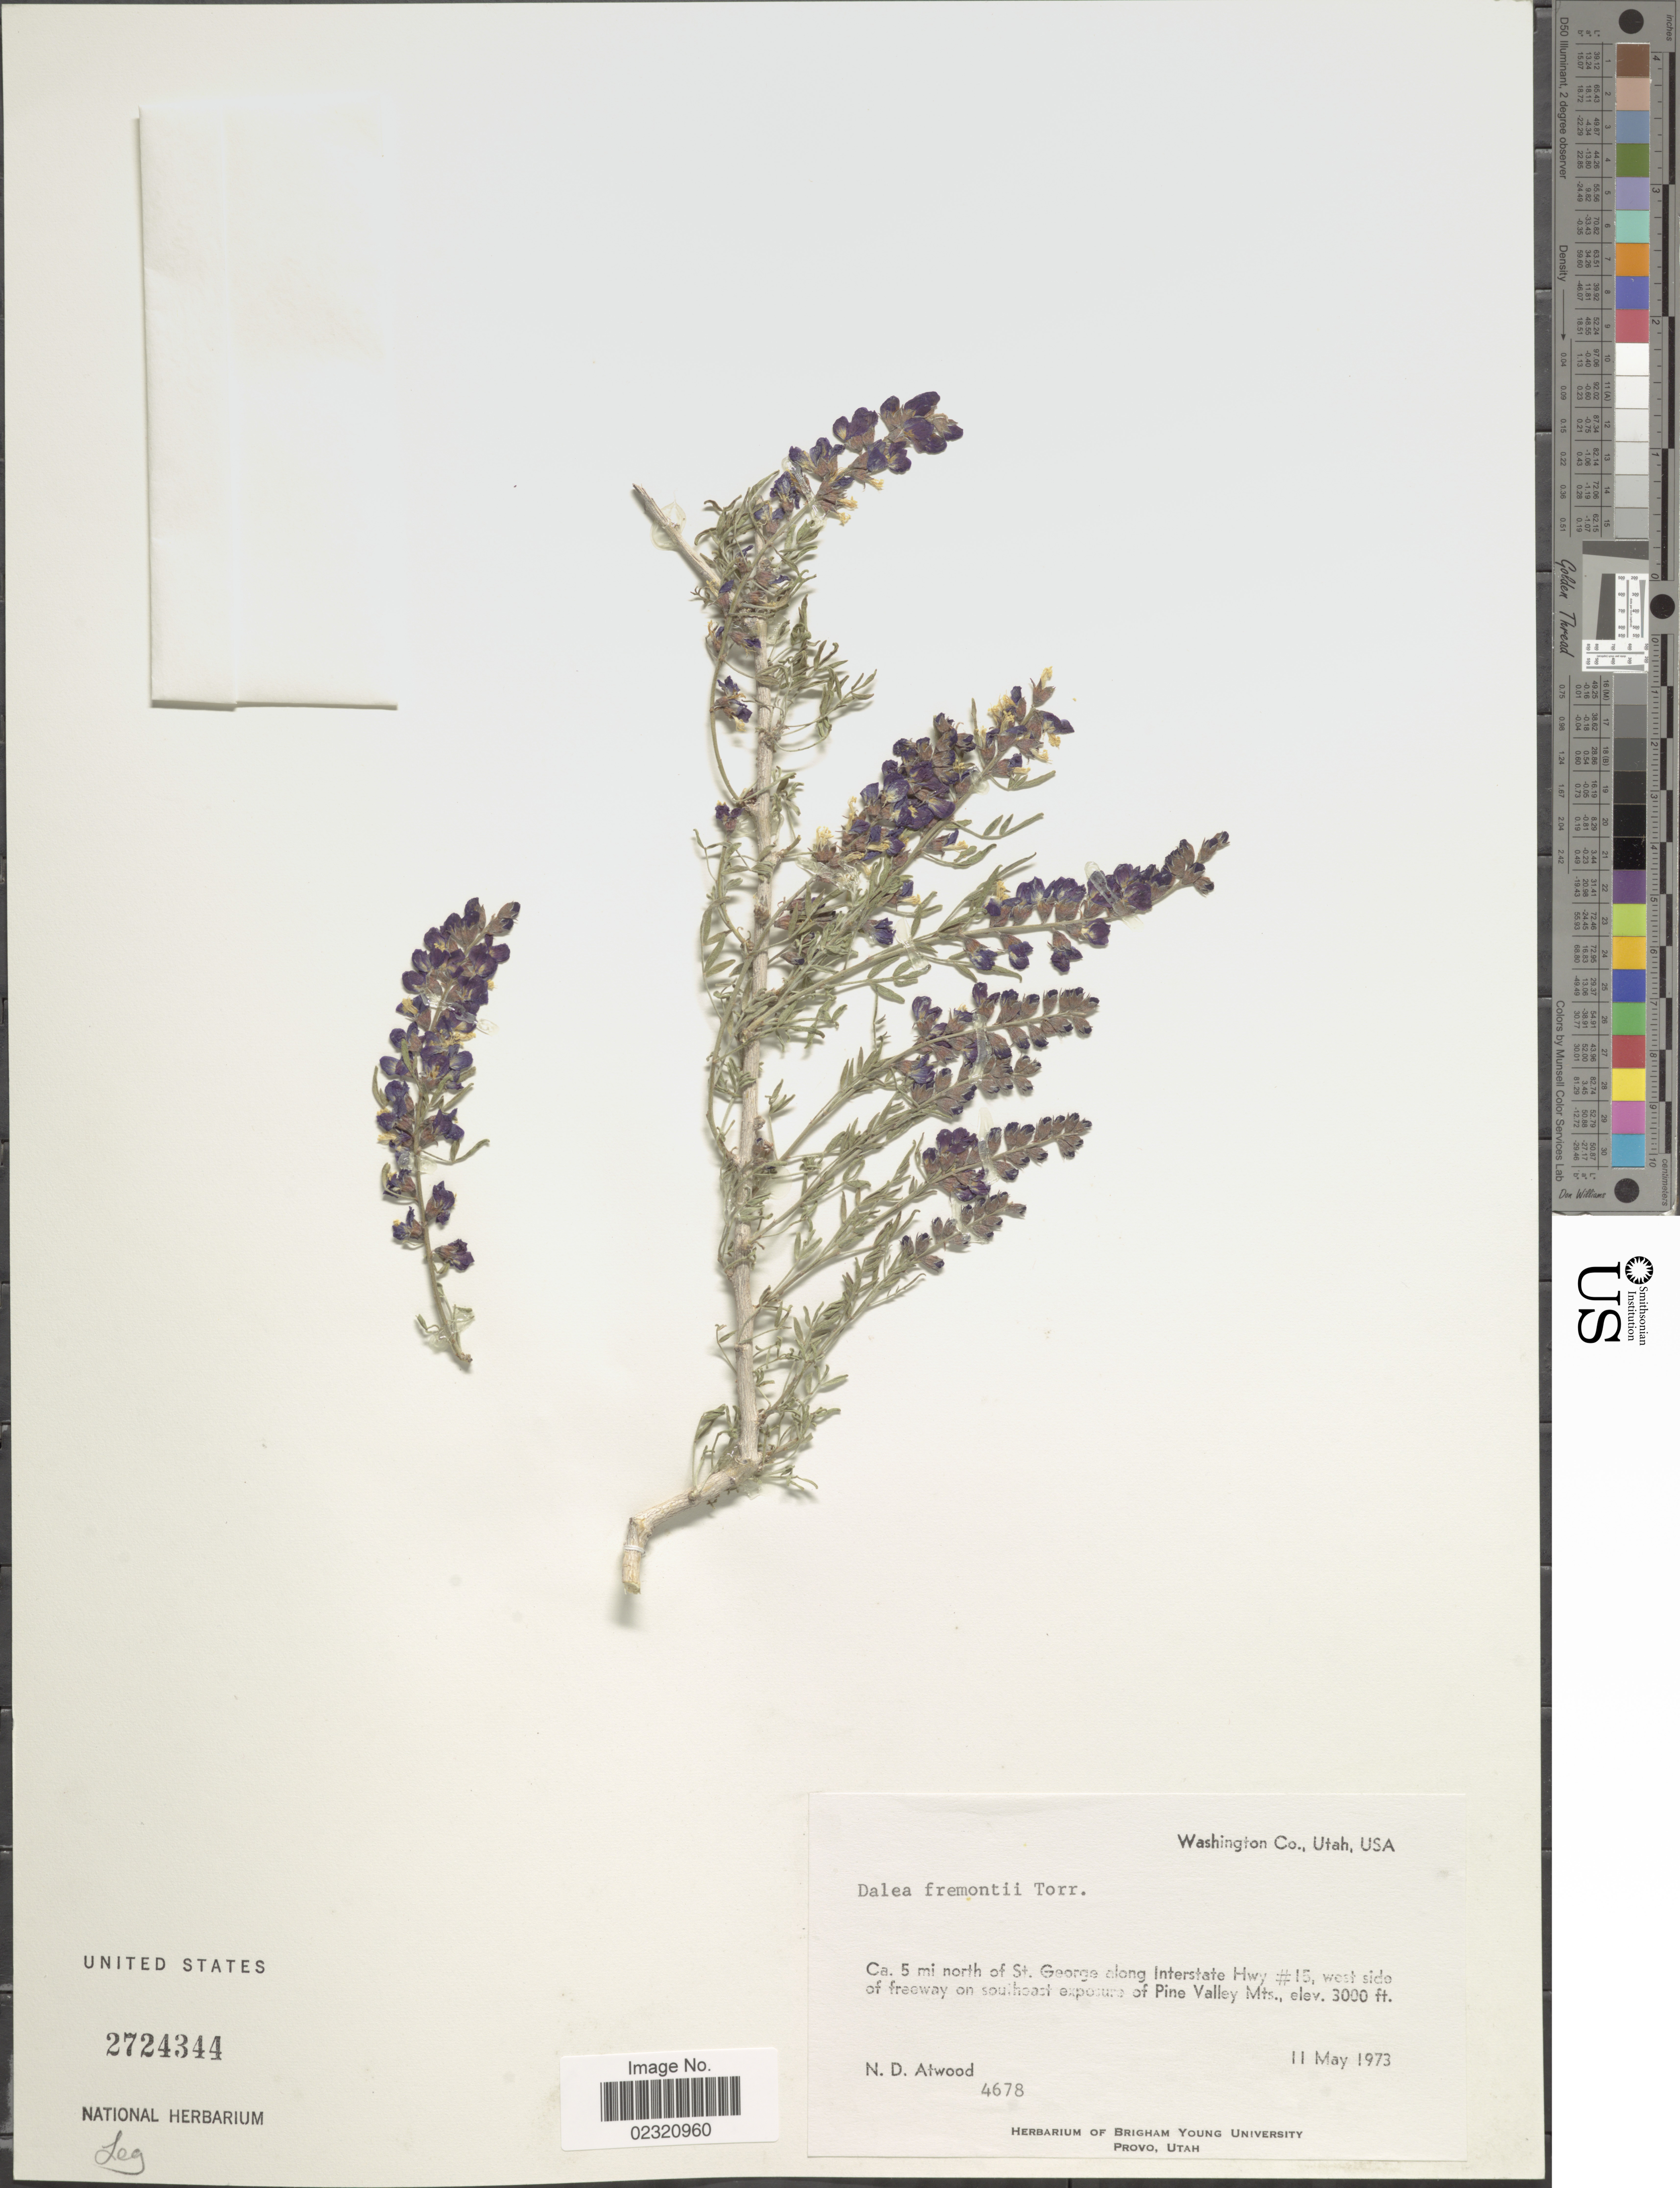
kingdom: Plantae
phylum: Tracheophyta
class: Magnoliopsida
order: Fabales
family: Fabaceae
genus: Psorothamnus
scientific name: Psorothamnus fremontii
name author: (Torr. ex A. Gray) Barneby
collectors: N. Atwood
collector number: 4678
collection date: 1973-05-11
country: United States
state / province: Utah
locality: Washington Co., Ca. 5 mi north of St. George along Interstate Hwy #15, west side of freeway on southeast exposure of Pine Valley Mts.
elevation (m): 914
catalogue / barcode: US 2724344